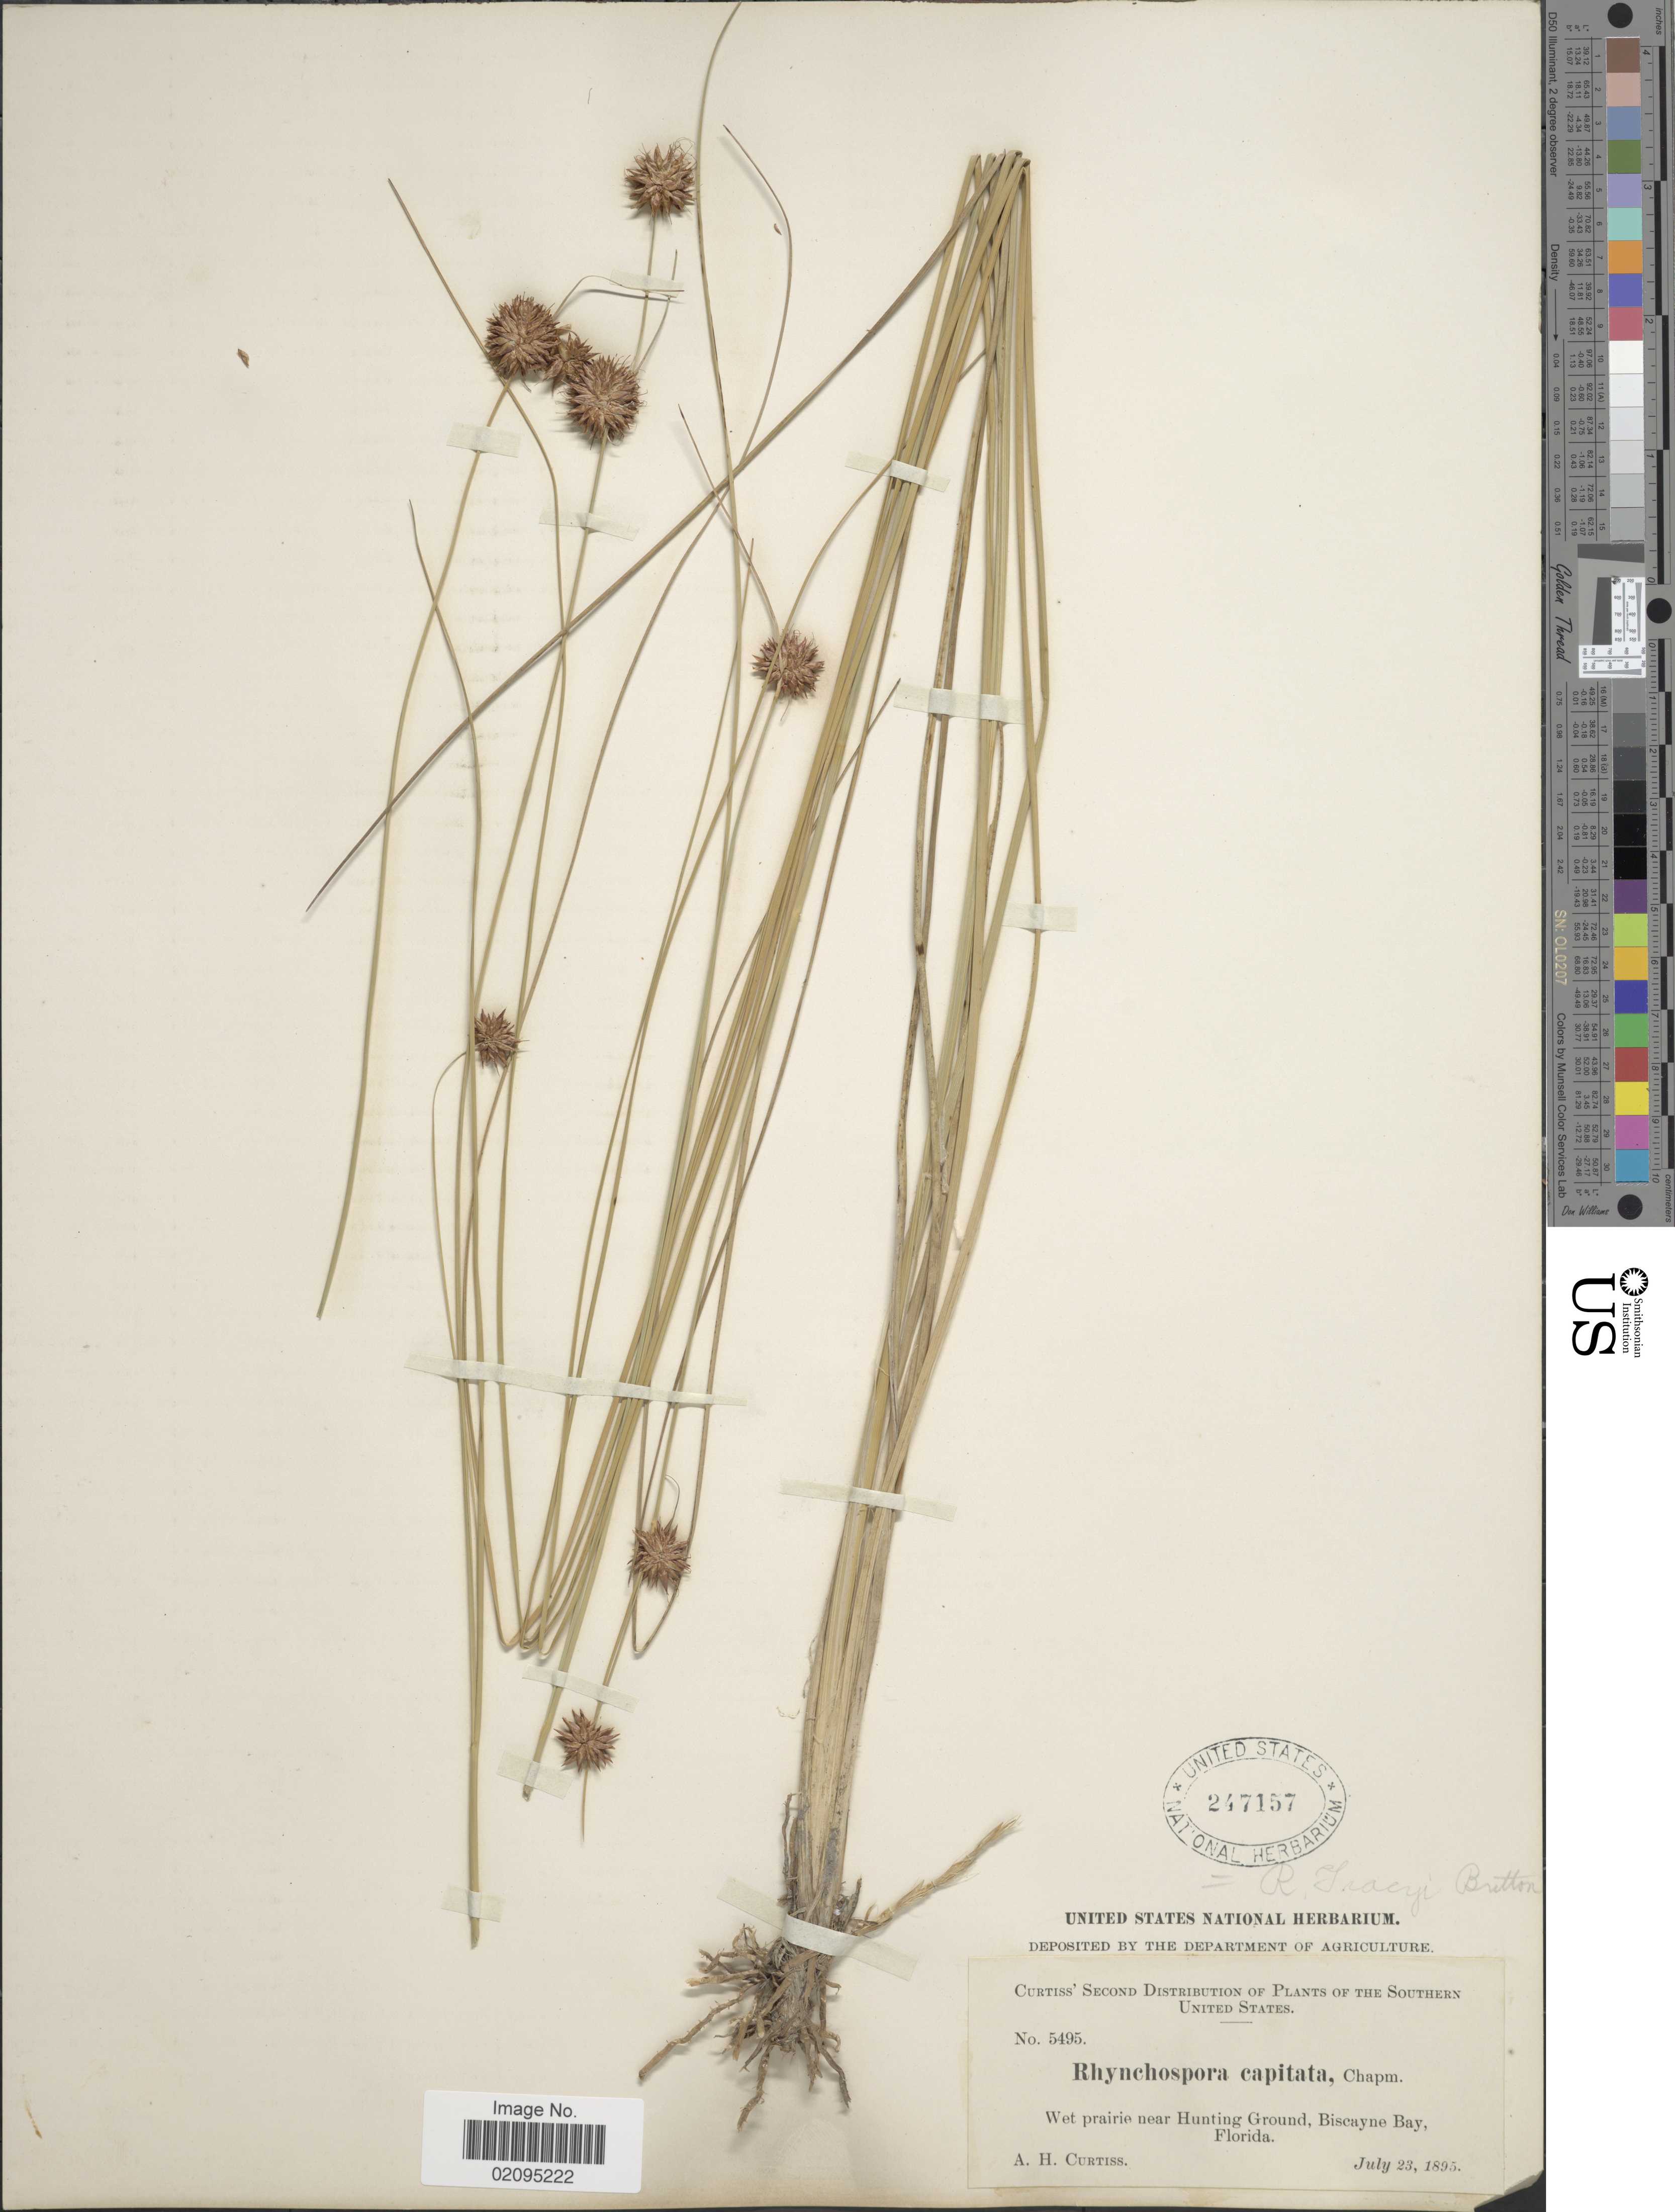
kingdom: Plantae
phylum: Tracheophyta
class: Liliopsida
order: Poales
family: Cyperaceae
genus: Rhynchospora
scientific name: Rhynchospora tracyi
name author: Britton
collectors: A. H. Curtiss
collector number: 5495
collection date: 1895-07-23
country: United States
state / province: Florida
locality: Southern Unites States, wet prairie near Hunting Ground, Biscayne Bay.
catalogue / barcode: US 247157